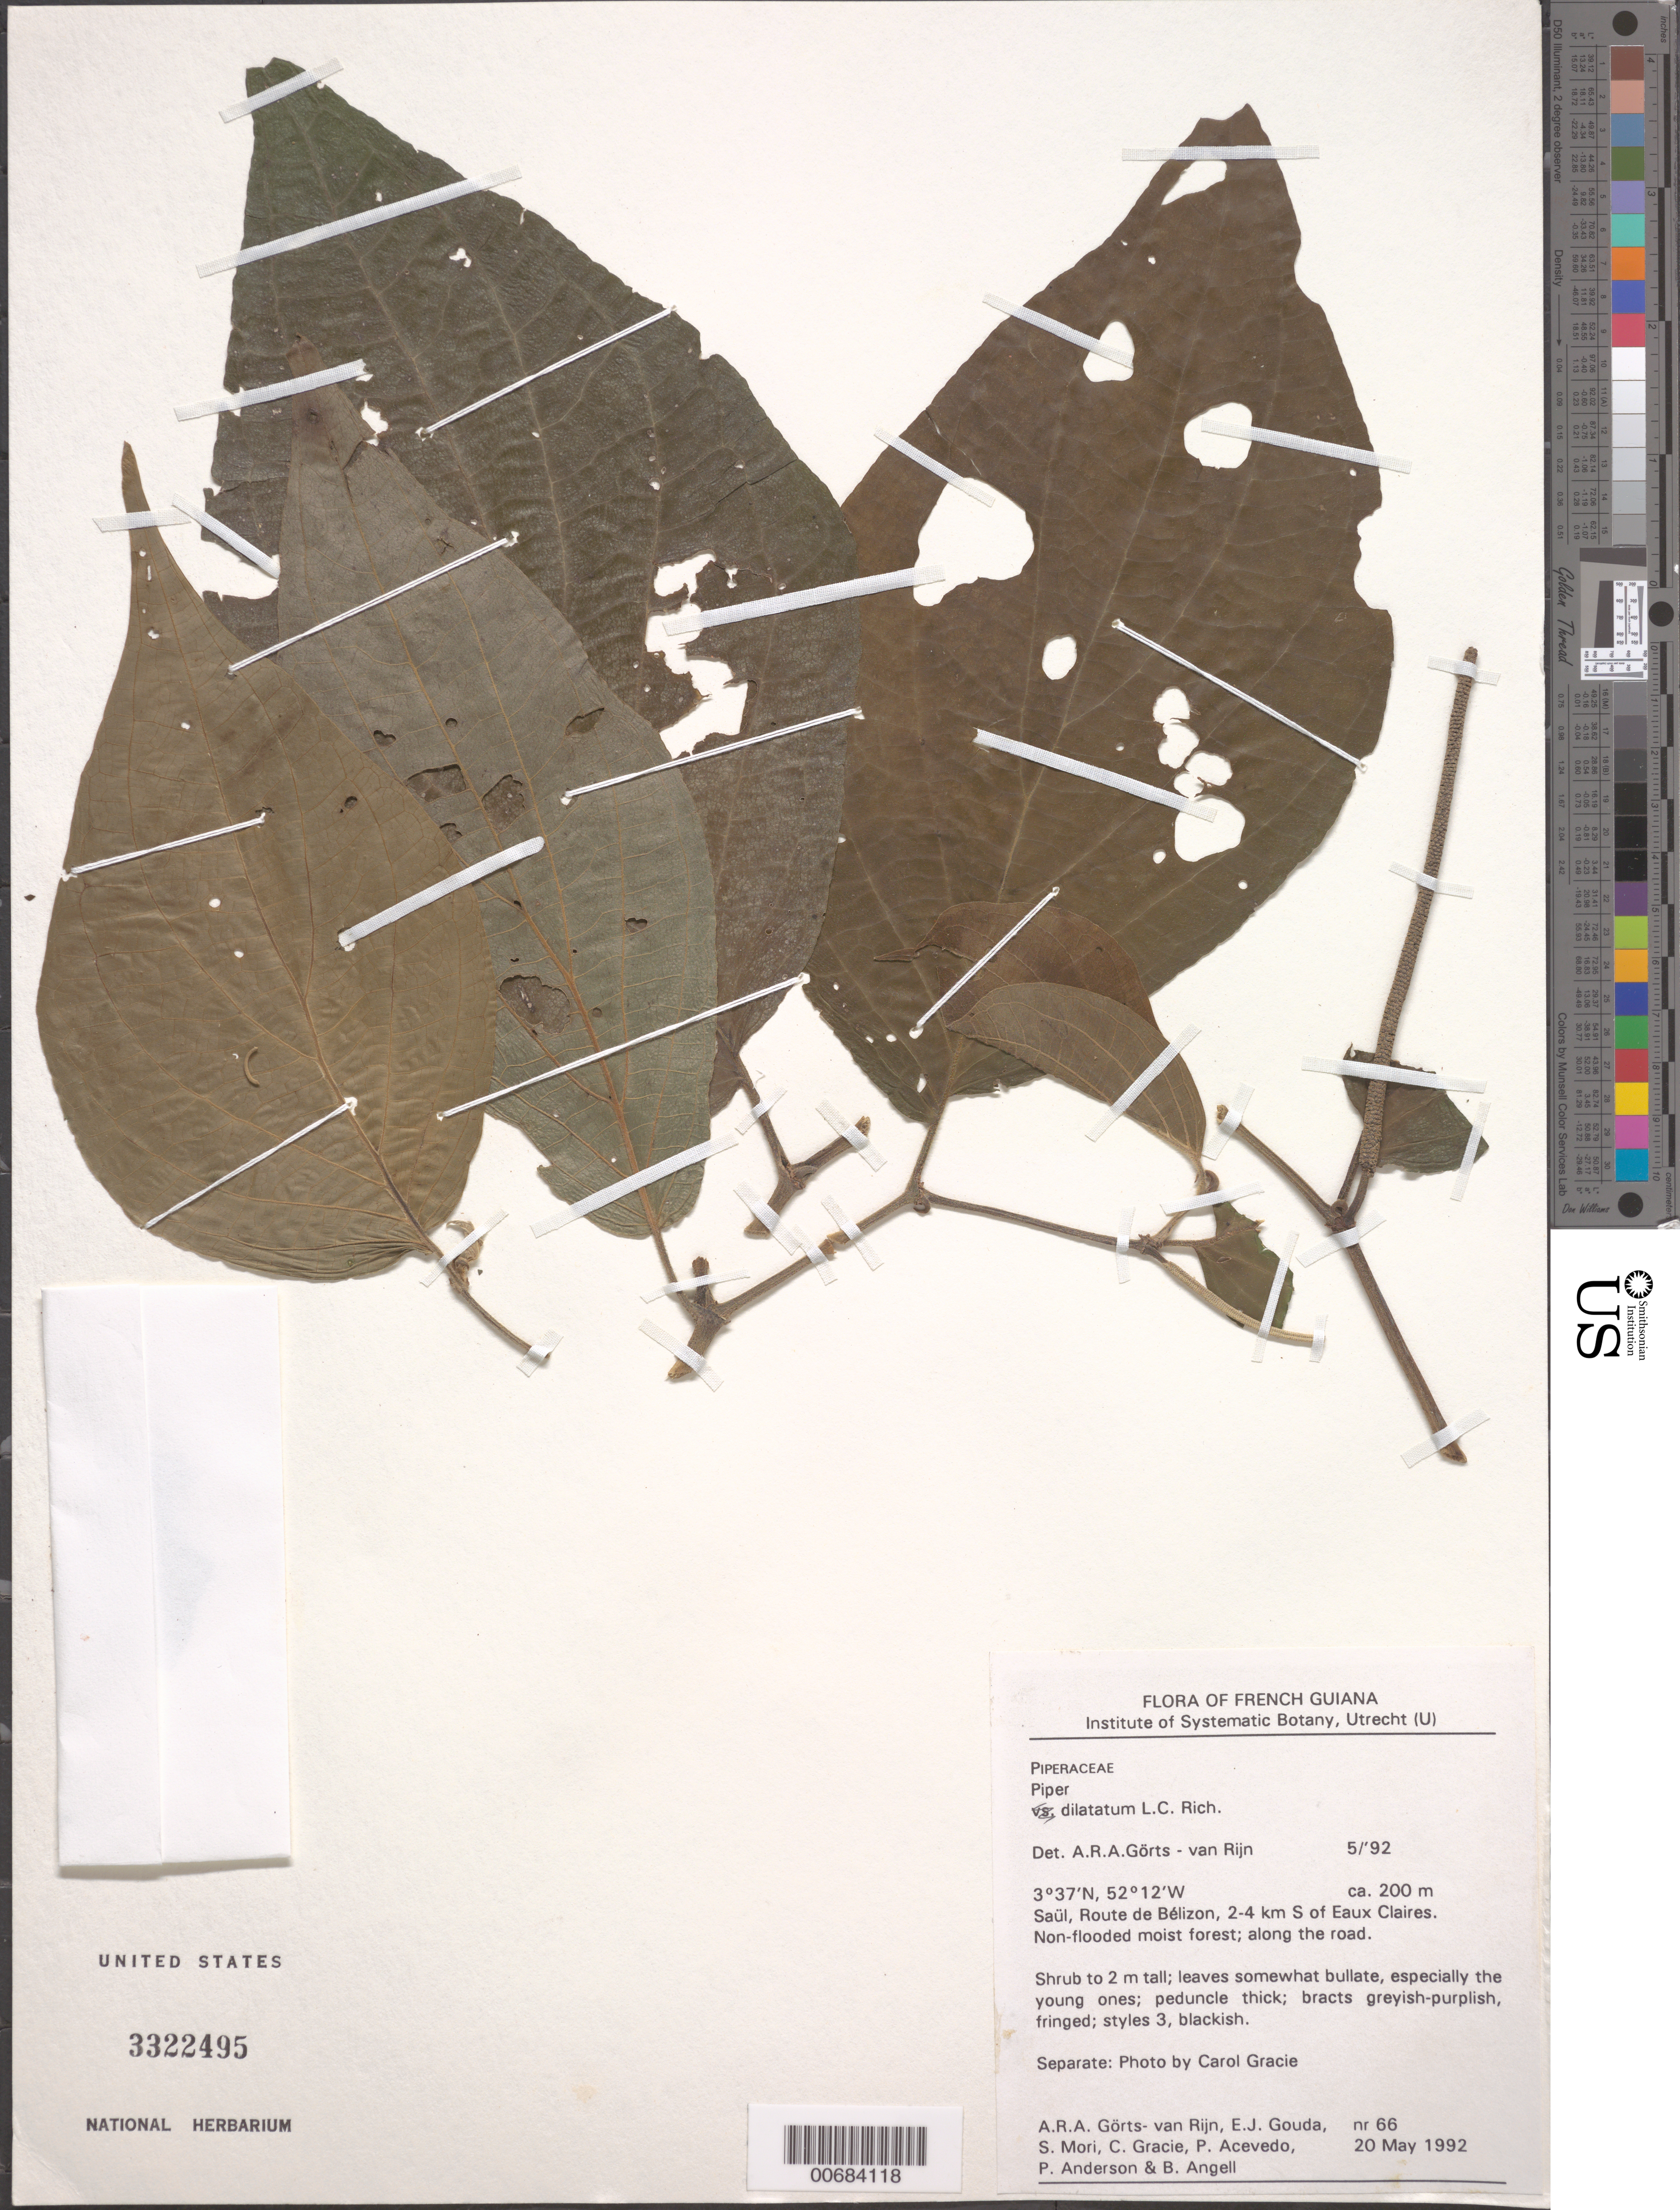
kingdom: Plantae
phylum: Tracheophyta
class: Magnoliopsida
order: Piperales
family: Piperaceae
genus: Piper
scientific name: Piper dilatatum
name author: Rich.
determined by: Görts-van Rijn, A. R. A.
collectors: A. .R. A. Görts-van Rijn, E. J. Gouda, S. Mori, C. A. Gracie, P. Acevedo-Rodr., -- Anderson & Bobbi Angell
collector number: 66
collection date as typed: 20-May-92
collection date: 1992-05-20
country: French Guiana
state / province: Saint-Laurent-du-Maroni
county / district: Saül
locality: Route de Bélizon, 2-4 km S of Eaux Claires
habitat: Non-flooded moist forest; along road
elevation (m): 200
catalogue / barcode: US 3322495